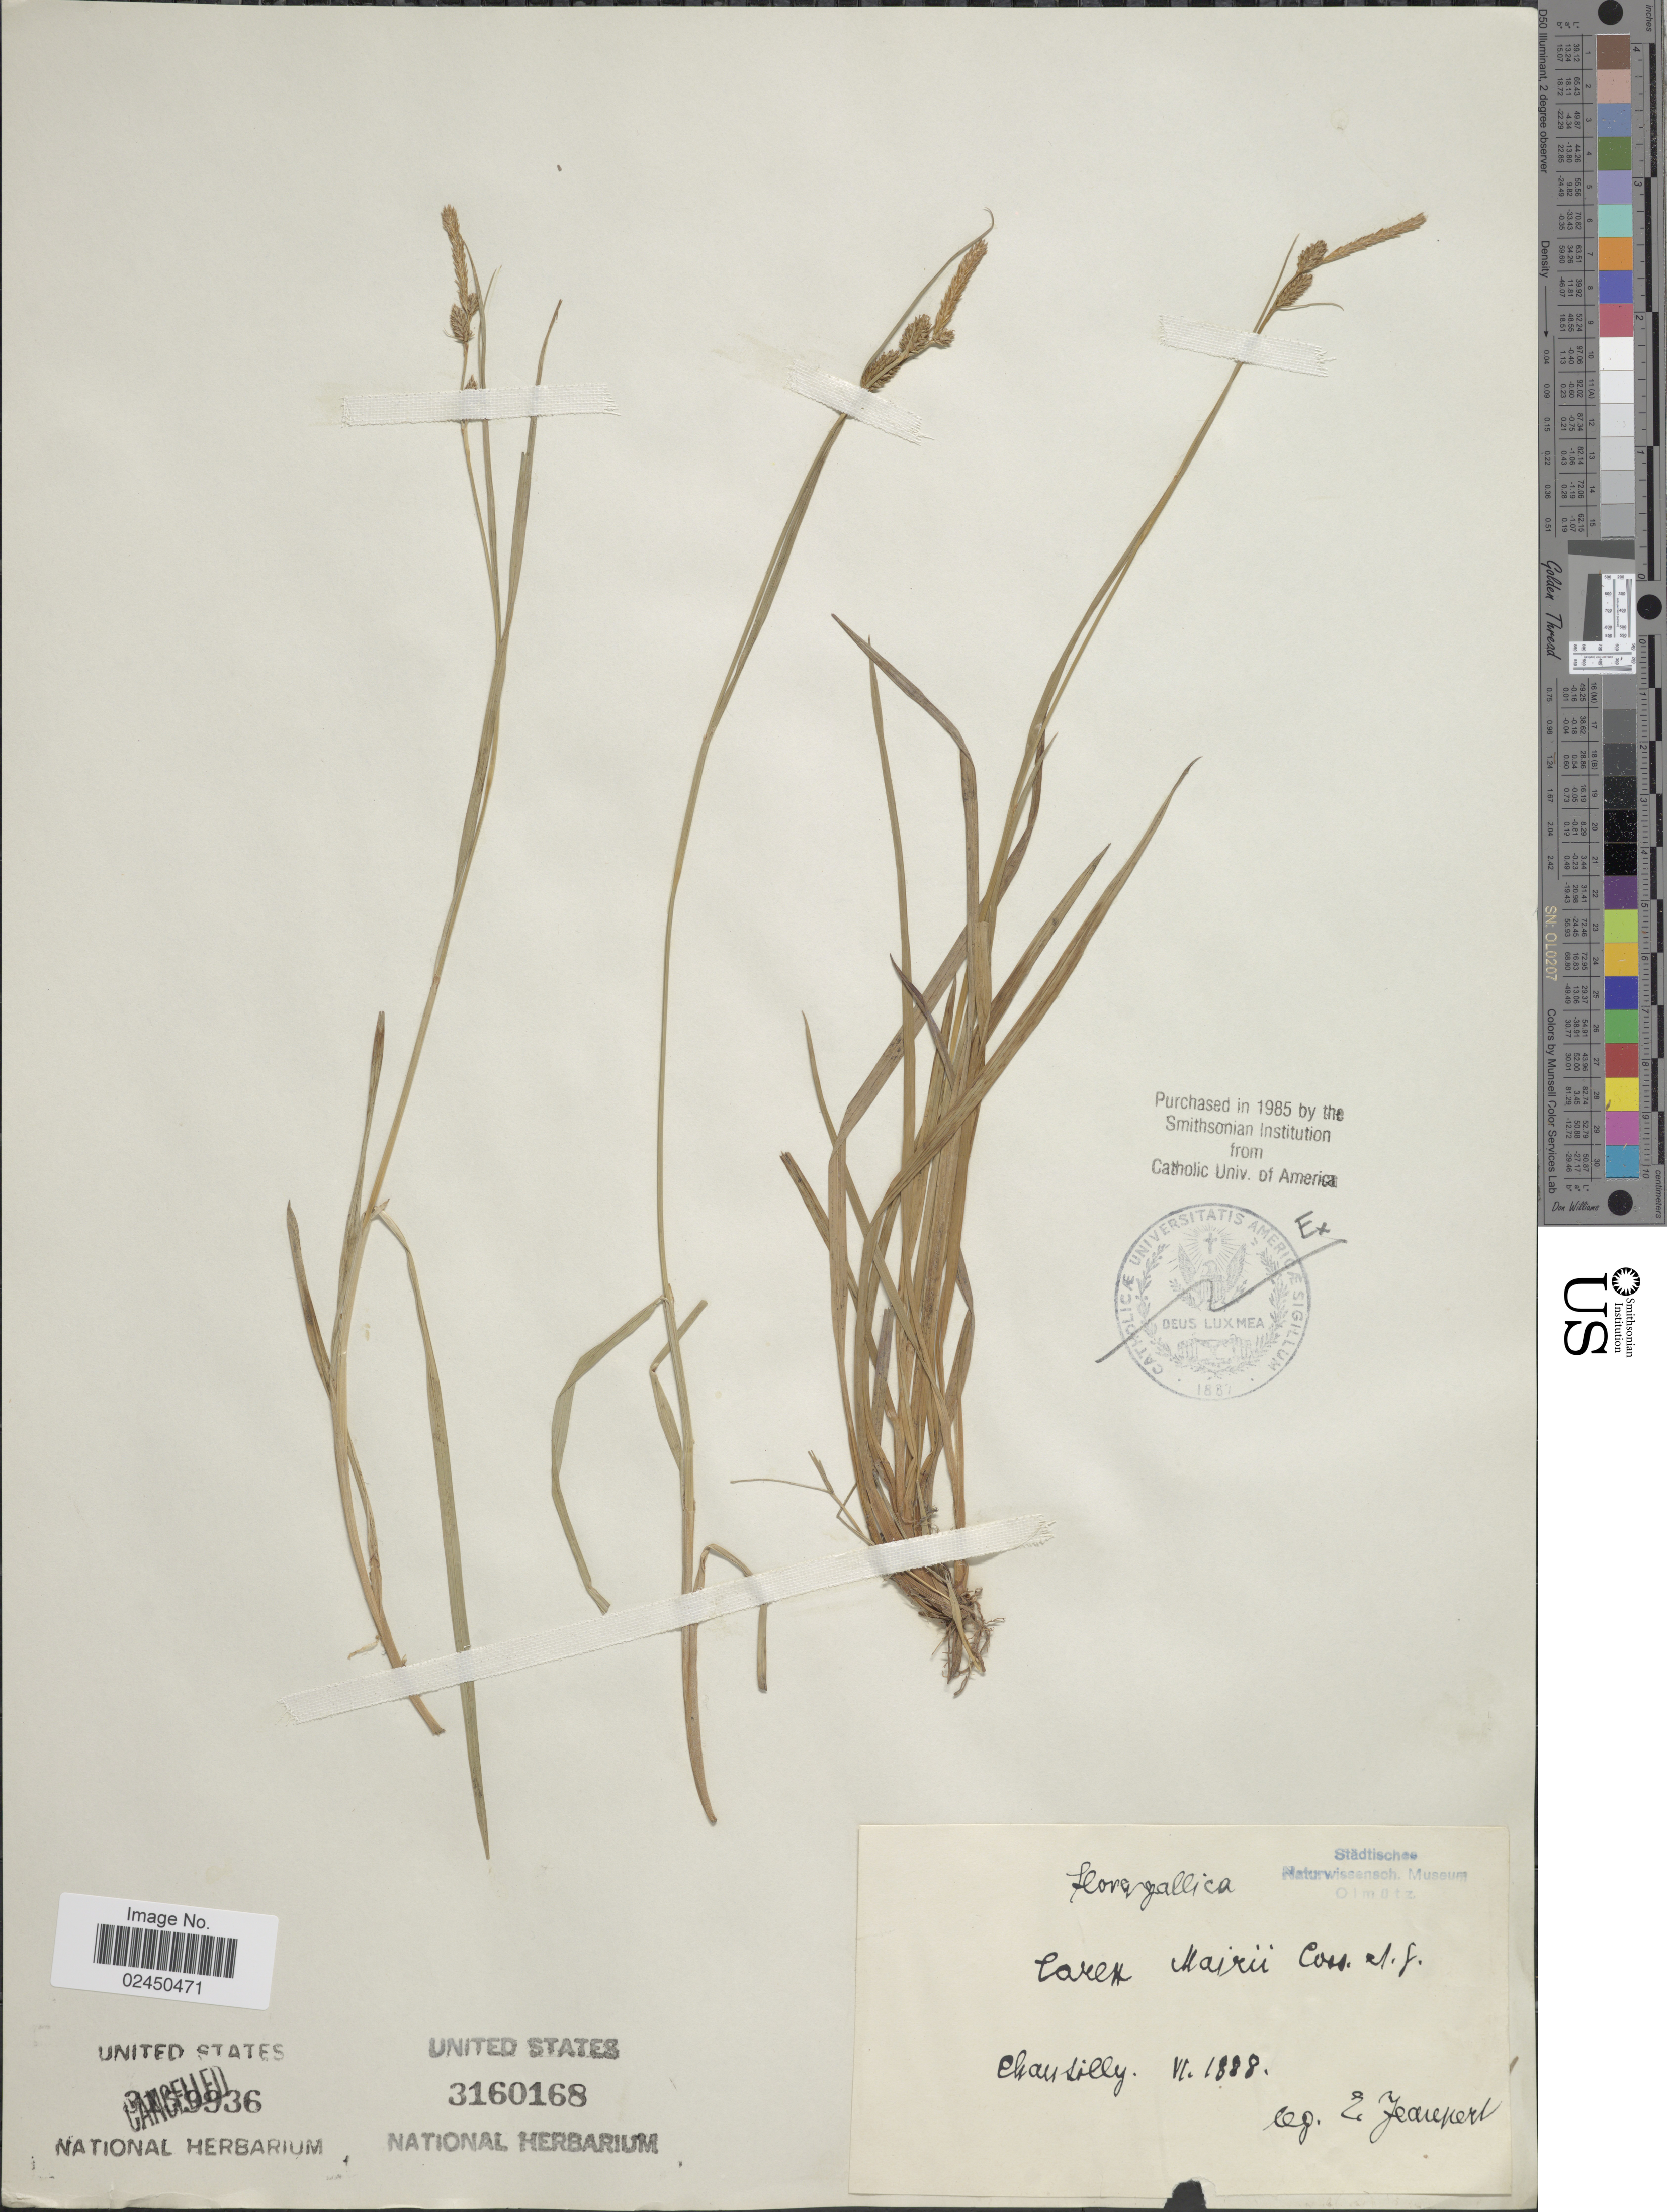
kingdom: Plantae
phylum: Tracheophyta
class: Liliopsida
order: Poales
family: Cyperaceae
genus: Carex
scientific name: Carex mairei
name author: Coss. & Germ.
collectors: Z. Jearepert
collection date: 1888-06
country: France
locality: Chantilly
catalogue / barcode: US 3160168